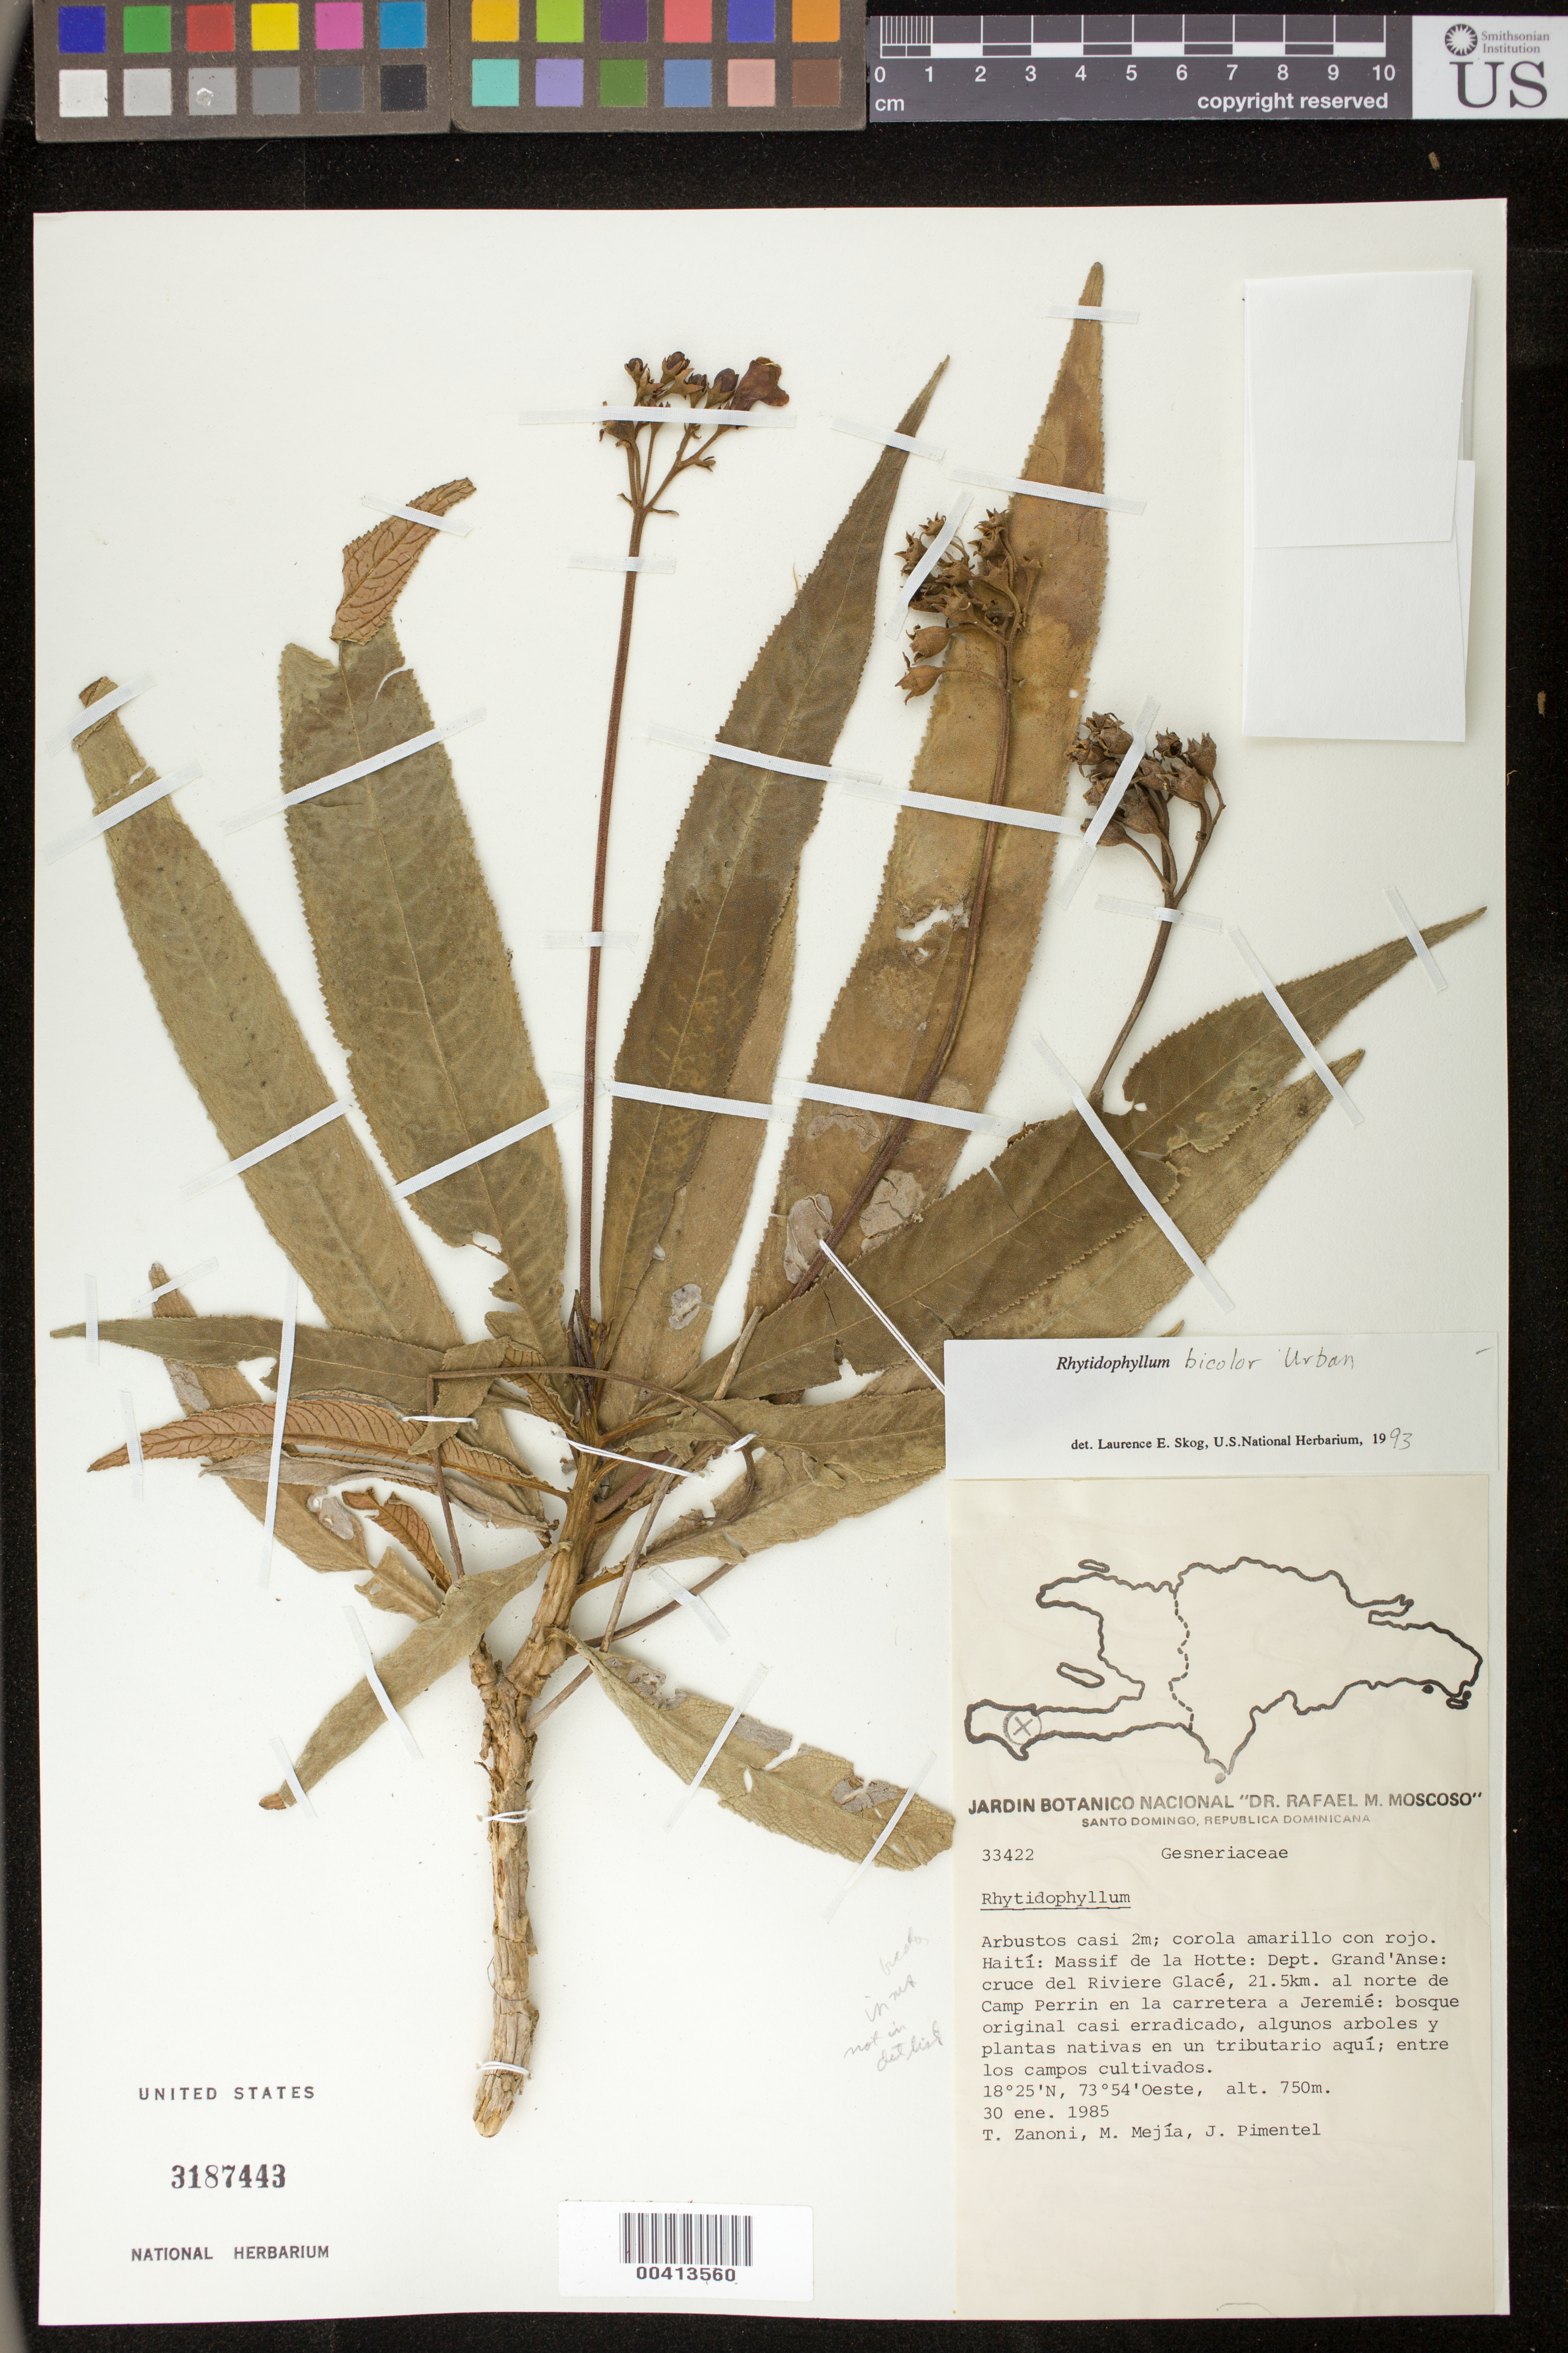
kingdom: Plantae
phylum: Tracheophyta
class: Magnoliopsida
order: Lamiales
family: Gesneriaceae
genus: Gesneria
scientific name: Gesneria bicolor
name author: (Urban) Simon Joly & J.L. Clark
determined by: Skog, Laurence E.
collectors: T. A. Zanoni, M. Mejia & J. Pimentel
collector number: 33422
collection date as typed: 30 Jan 1985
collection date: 1985-01-30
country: Haiti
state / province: Grand'Anse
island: Hispaniola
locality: Massif de la Hotte: cruce del Riviere Glacé, 21.5 km al N de Camp Perrin en la carretera a Jeremié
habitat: Bosque original casi erradicado, algunos árboles y plantas nativas en un tributario aquí; entre los campos cultivados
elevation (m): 750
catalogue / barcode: US 3187443